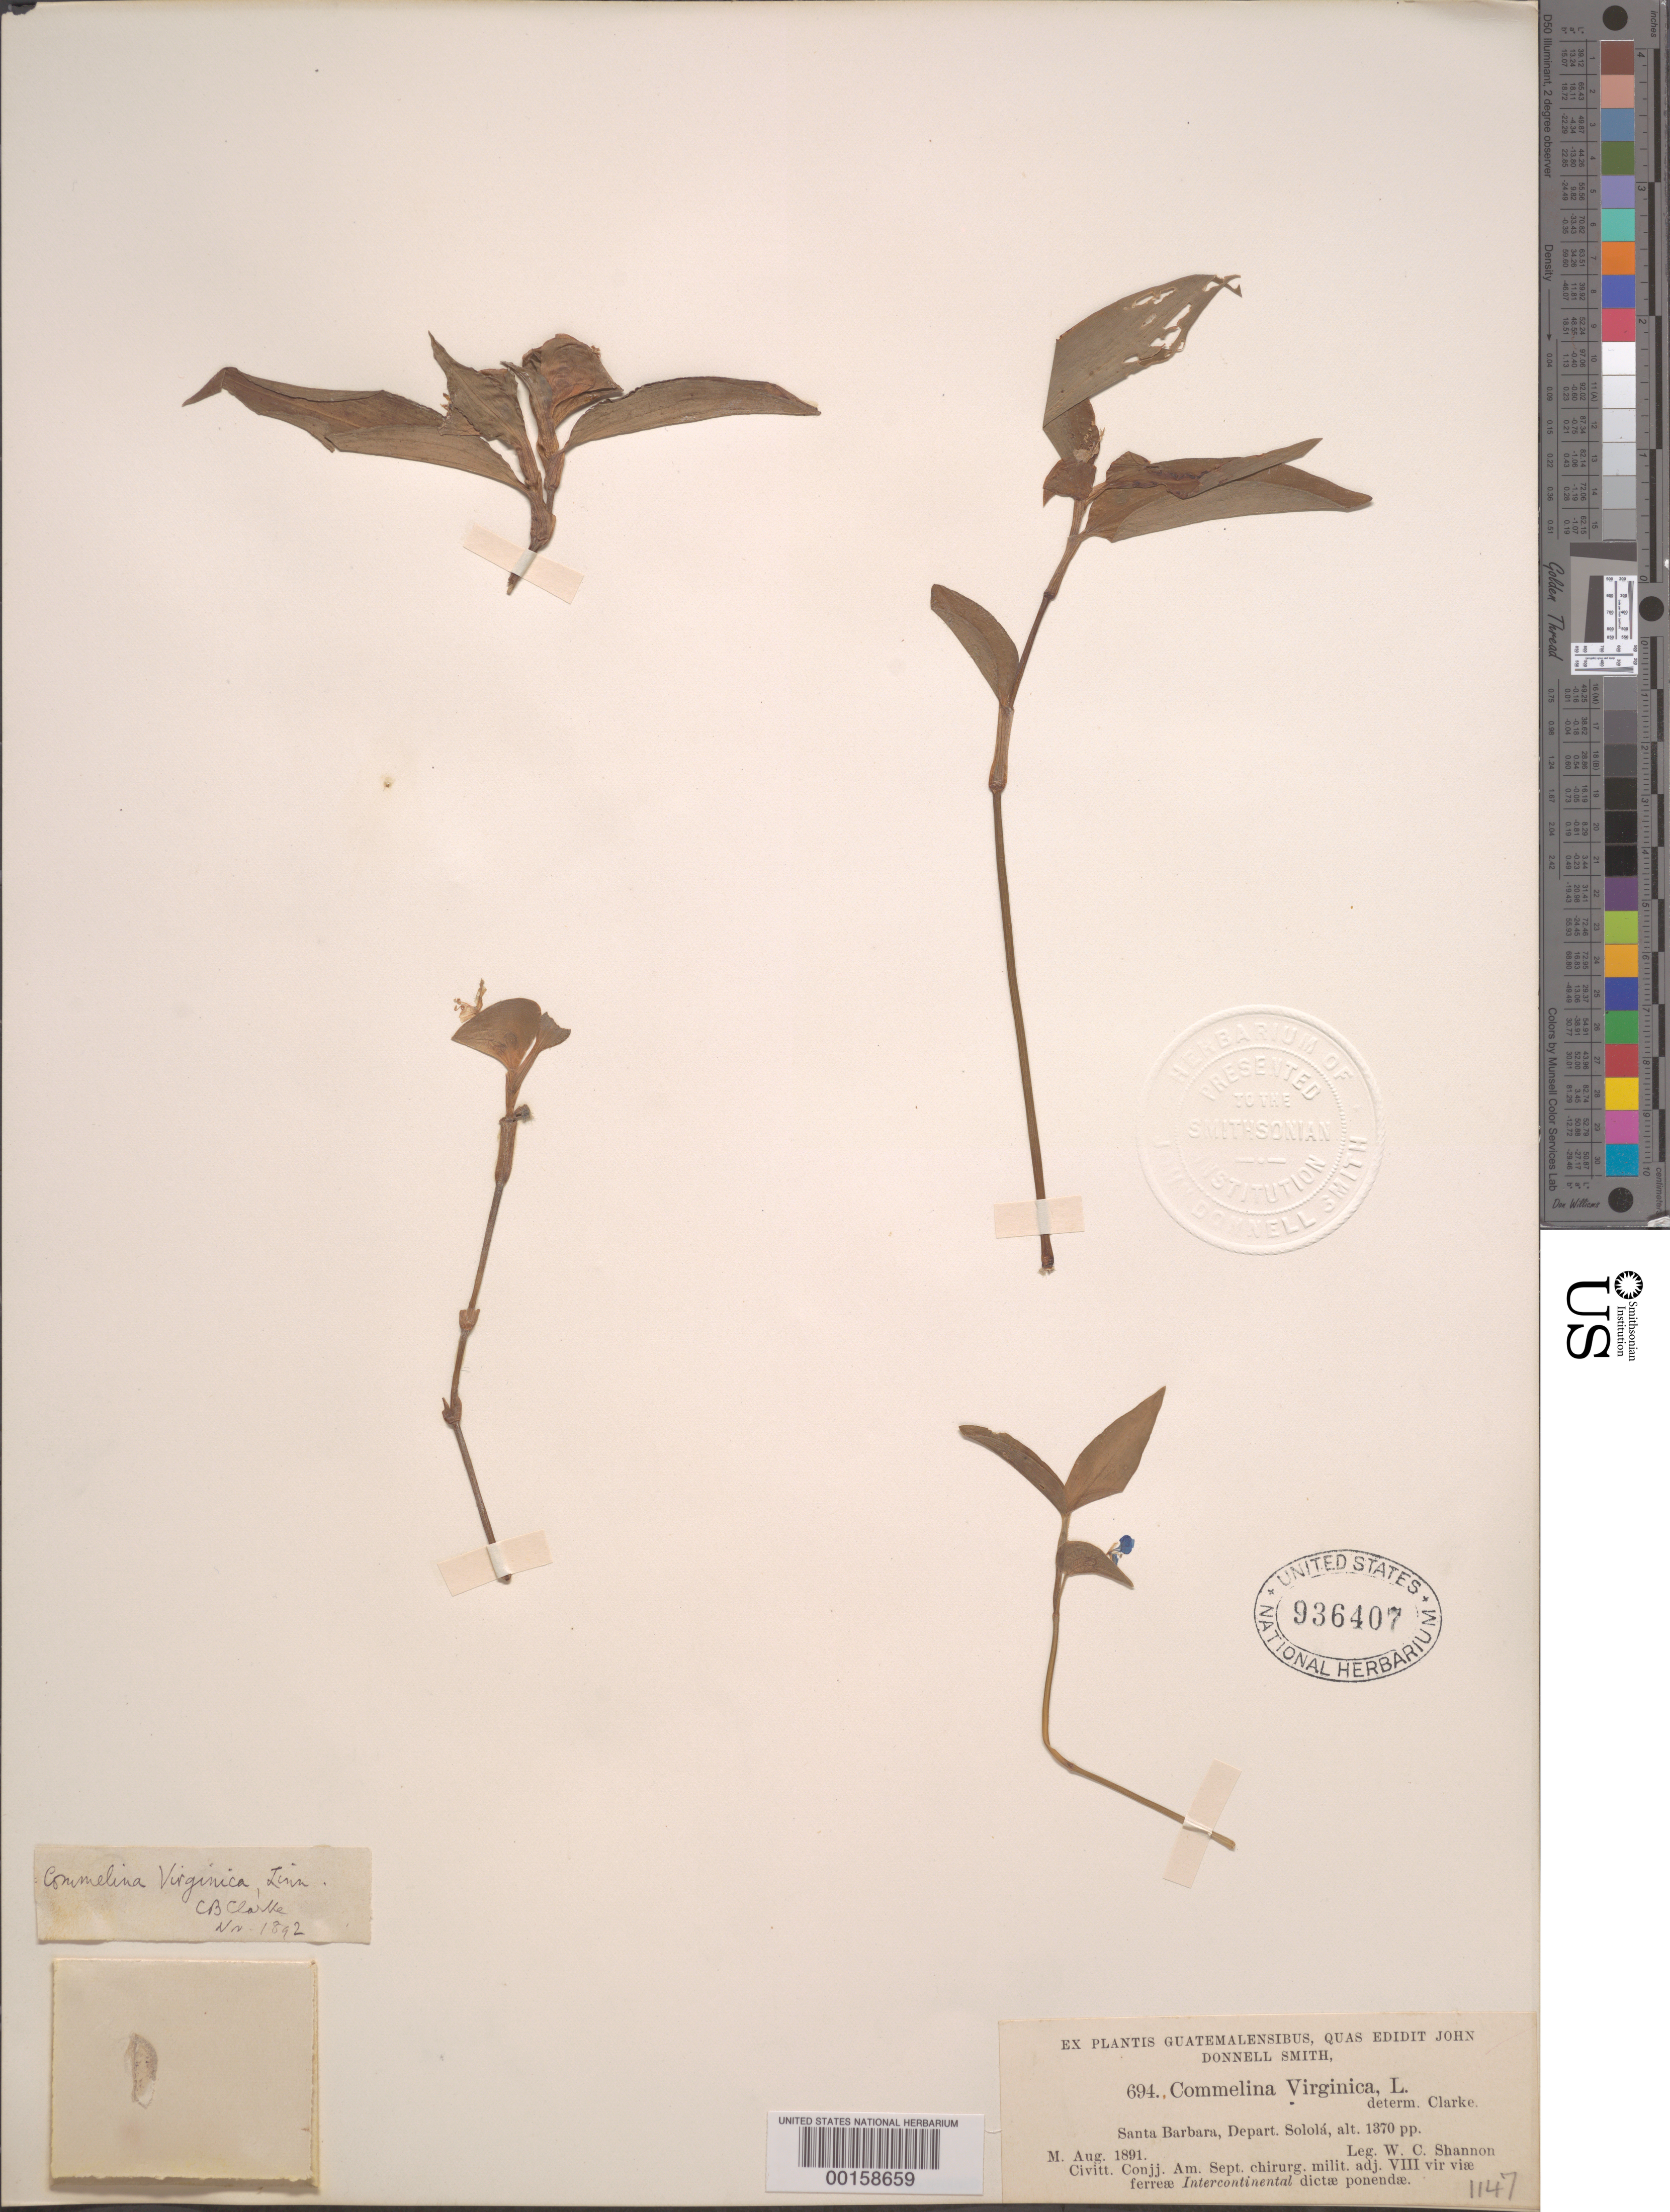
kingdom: Plantae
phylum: Tracheophyta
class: Liliopsida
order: Commelinales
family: Commelinaceae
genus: Commelina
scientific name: Commelina erecta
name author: L.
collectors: W. C. Shannon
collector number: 694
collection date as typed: Aug 1891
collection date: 1891-08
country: Guatemala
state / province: Sololá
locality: Santa Bárbara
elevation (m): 418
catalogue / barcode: US 936407